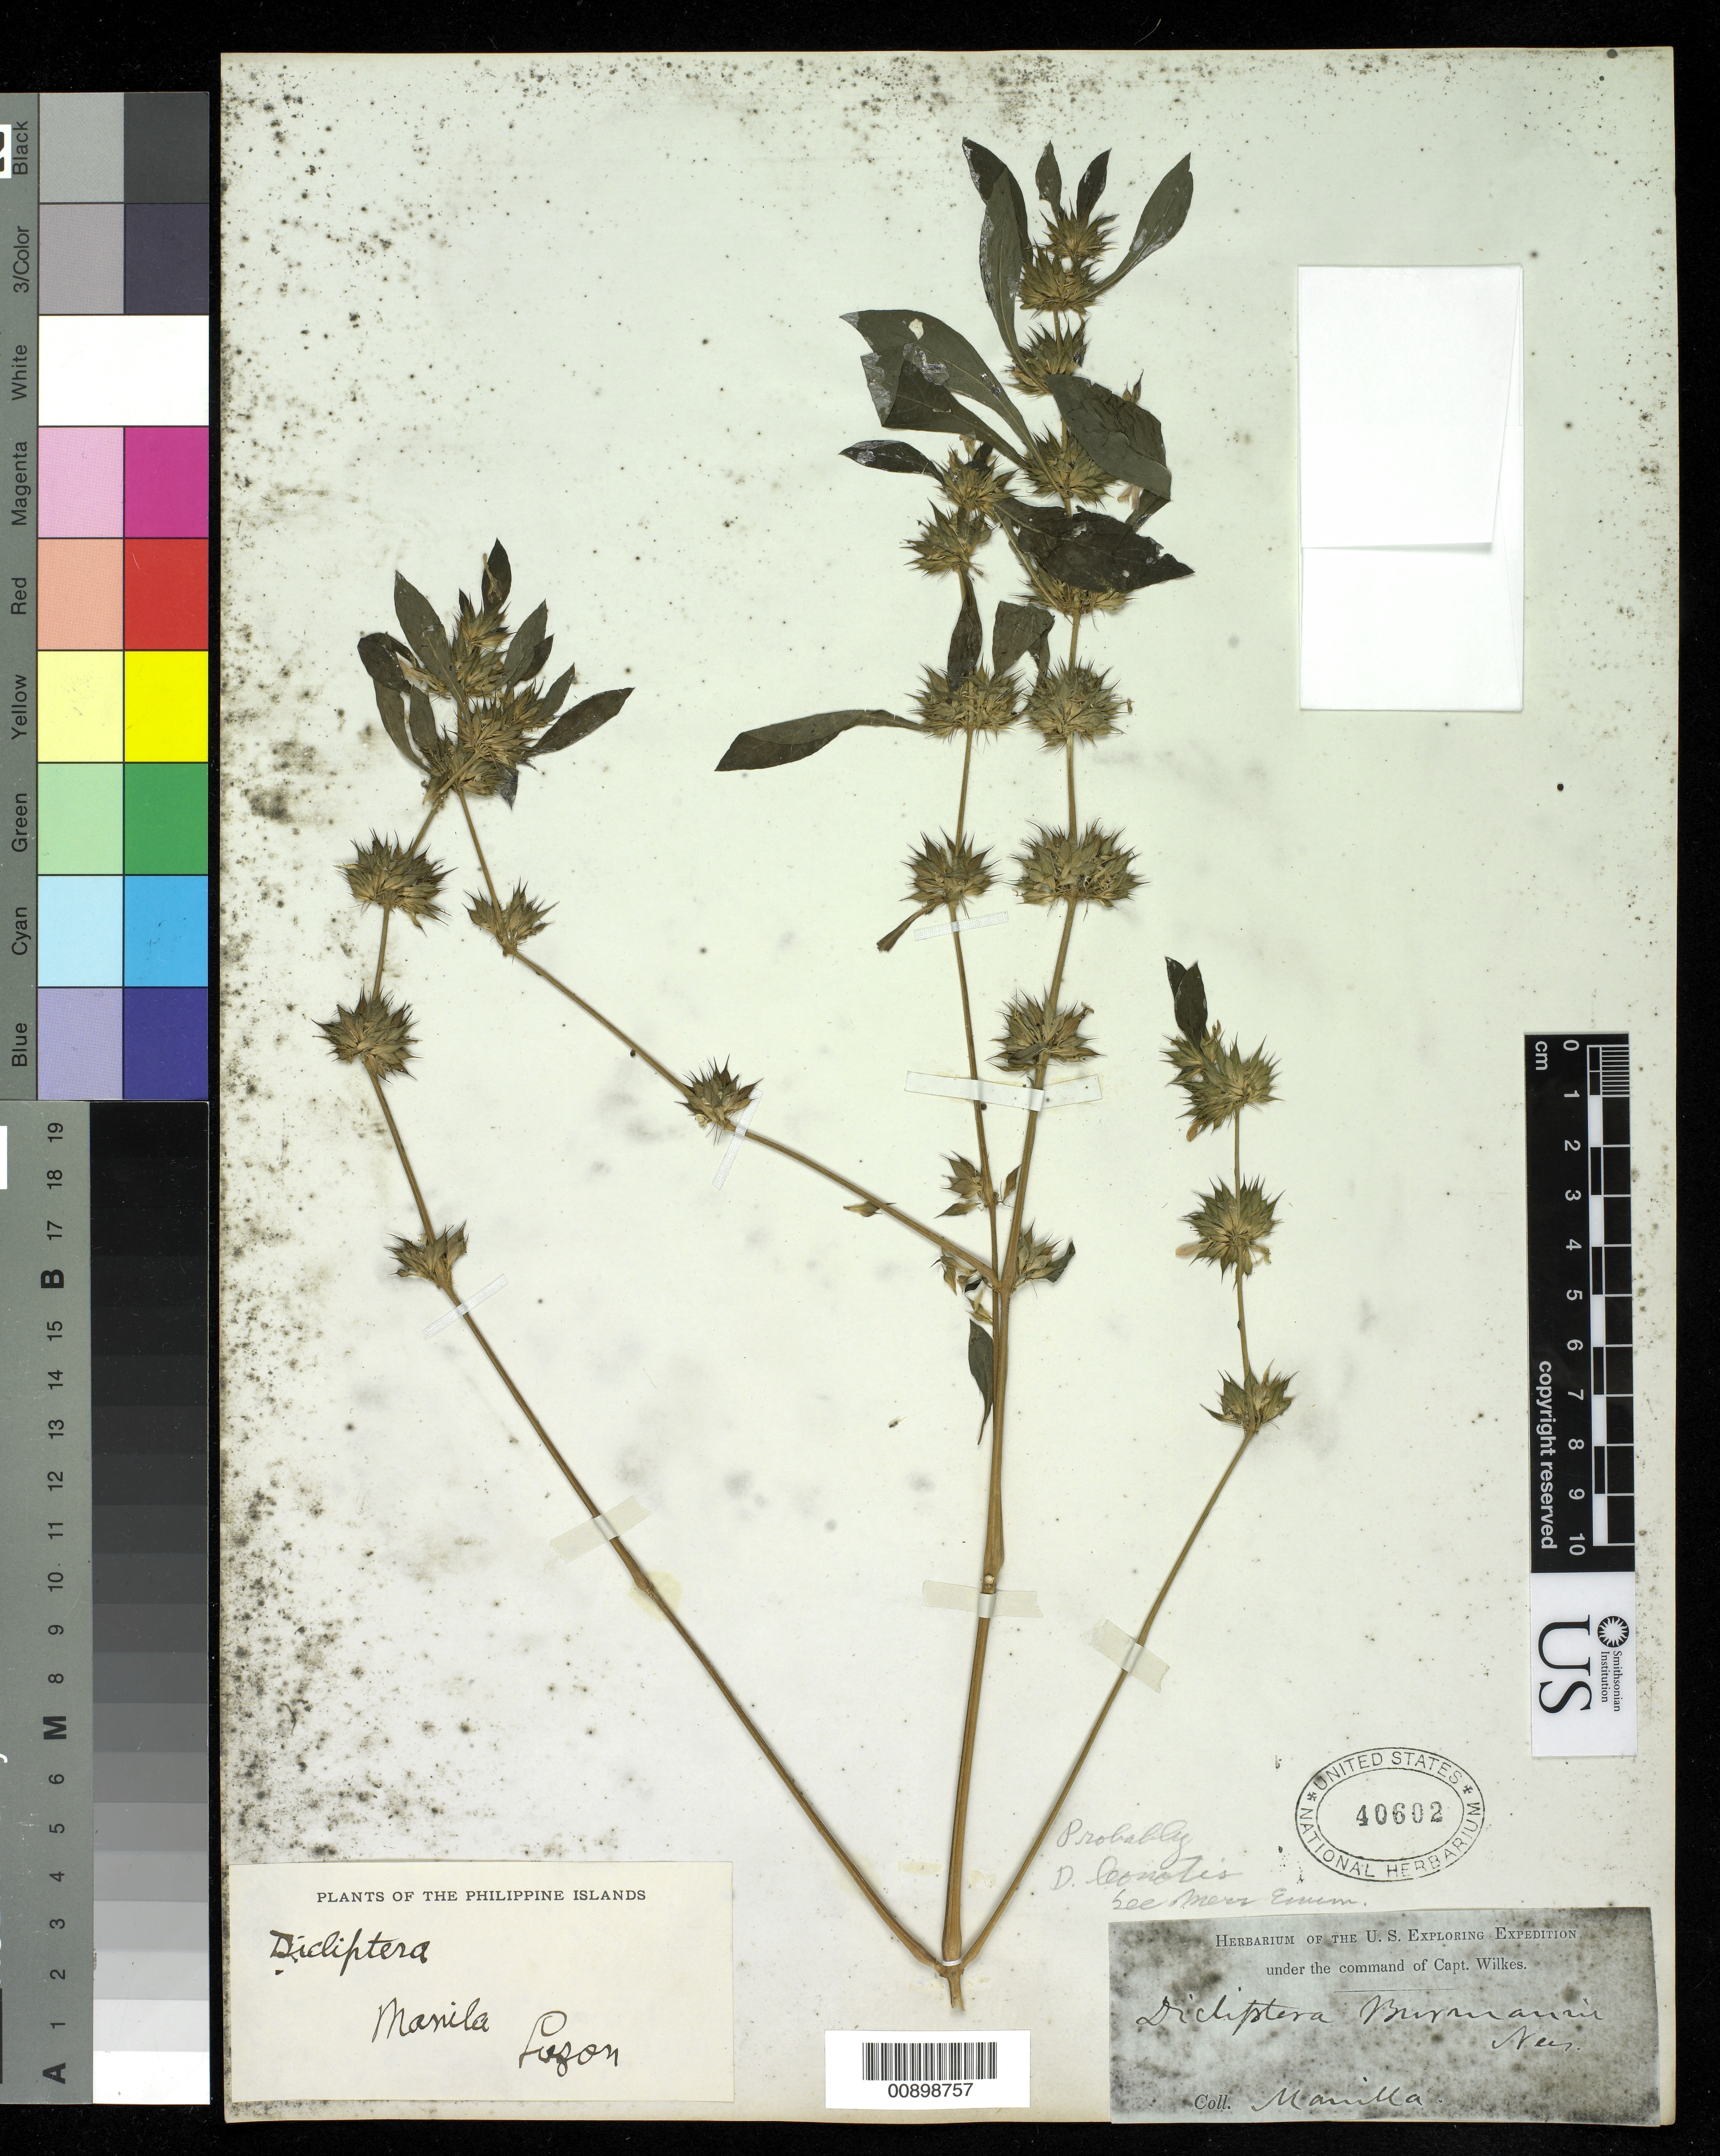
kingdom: Plantae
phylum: Tracheophyta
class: Magnoliopsida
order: Lamiales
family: Acanthaceae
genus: Dicliptera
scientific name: Dicliptera leonotis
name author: Dalzell ex C.B. Clarke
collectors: Wilkes Explor. Exped.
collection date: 1838/1842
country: Philippines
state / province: National Capital Region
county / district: Manila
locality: Manilla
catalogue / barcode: US 40602